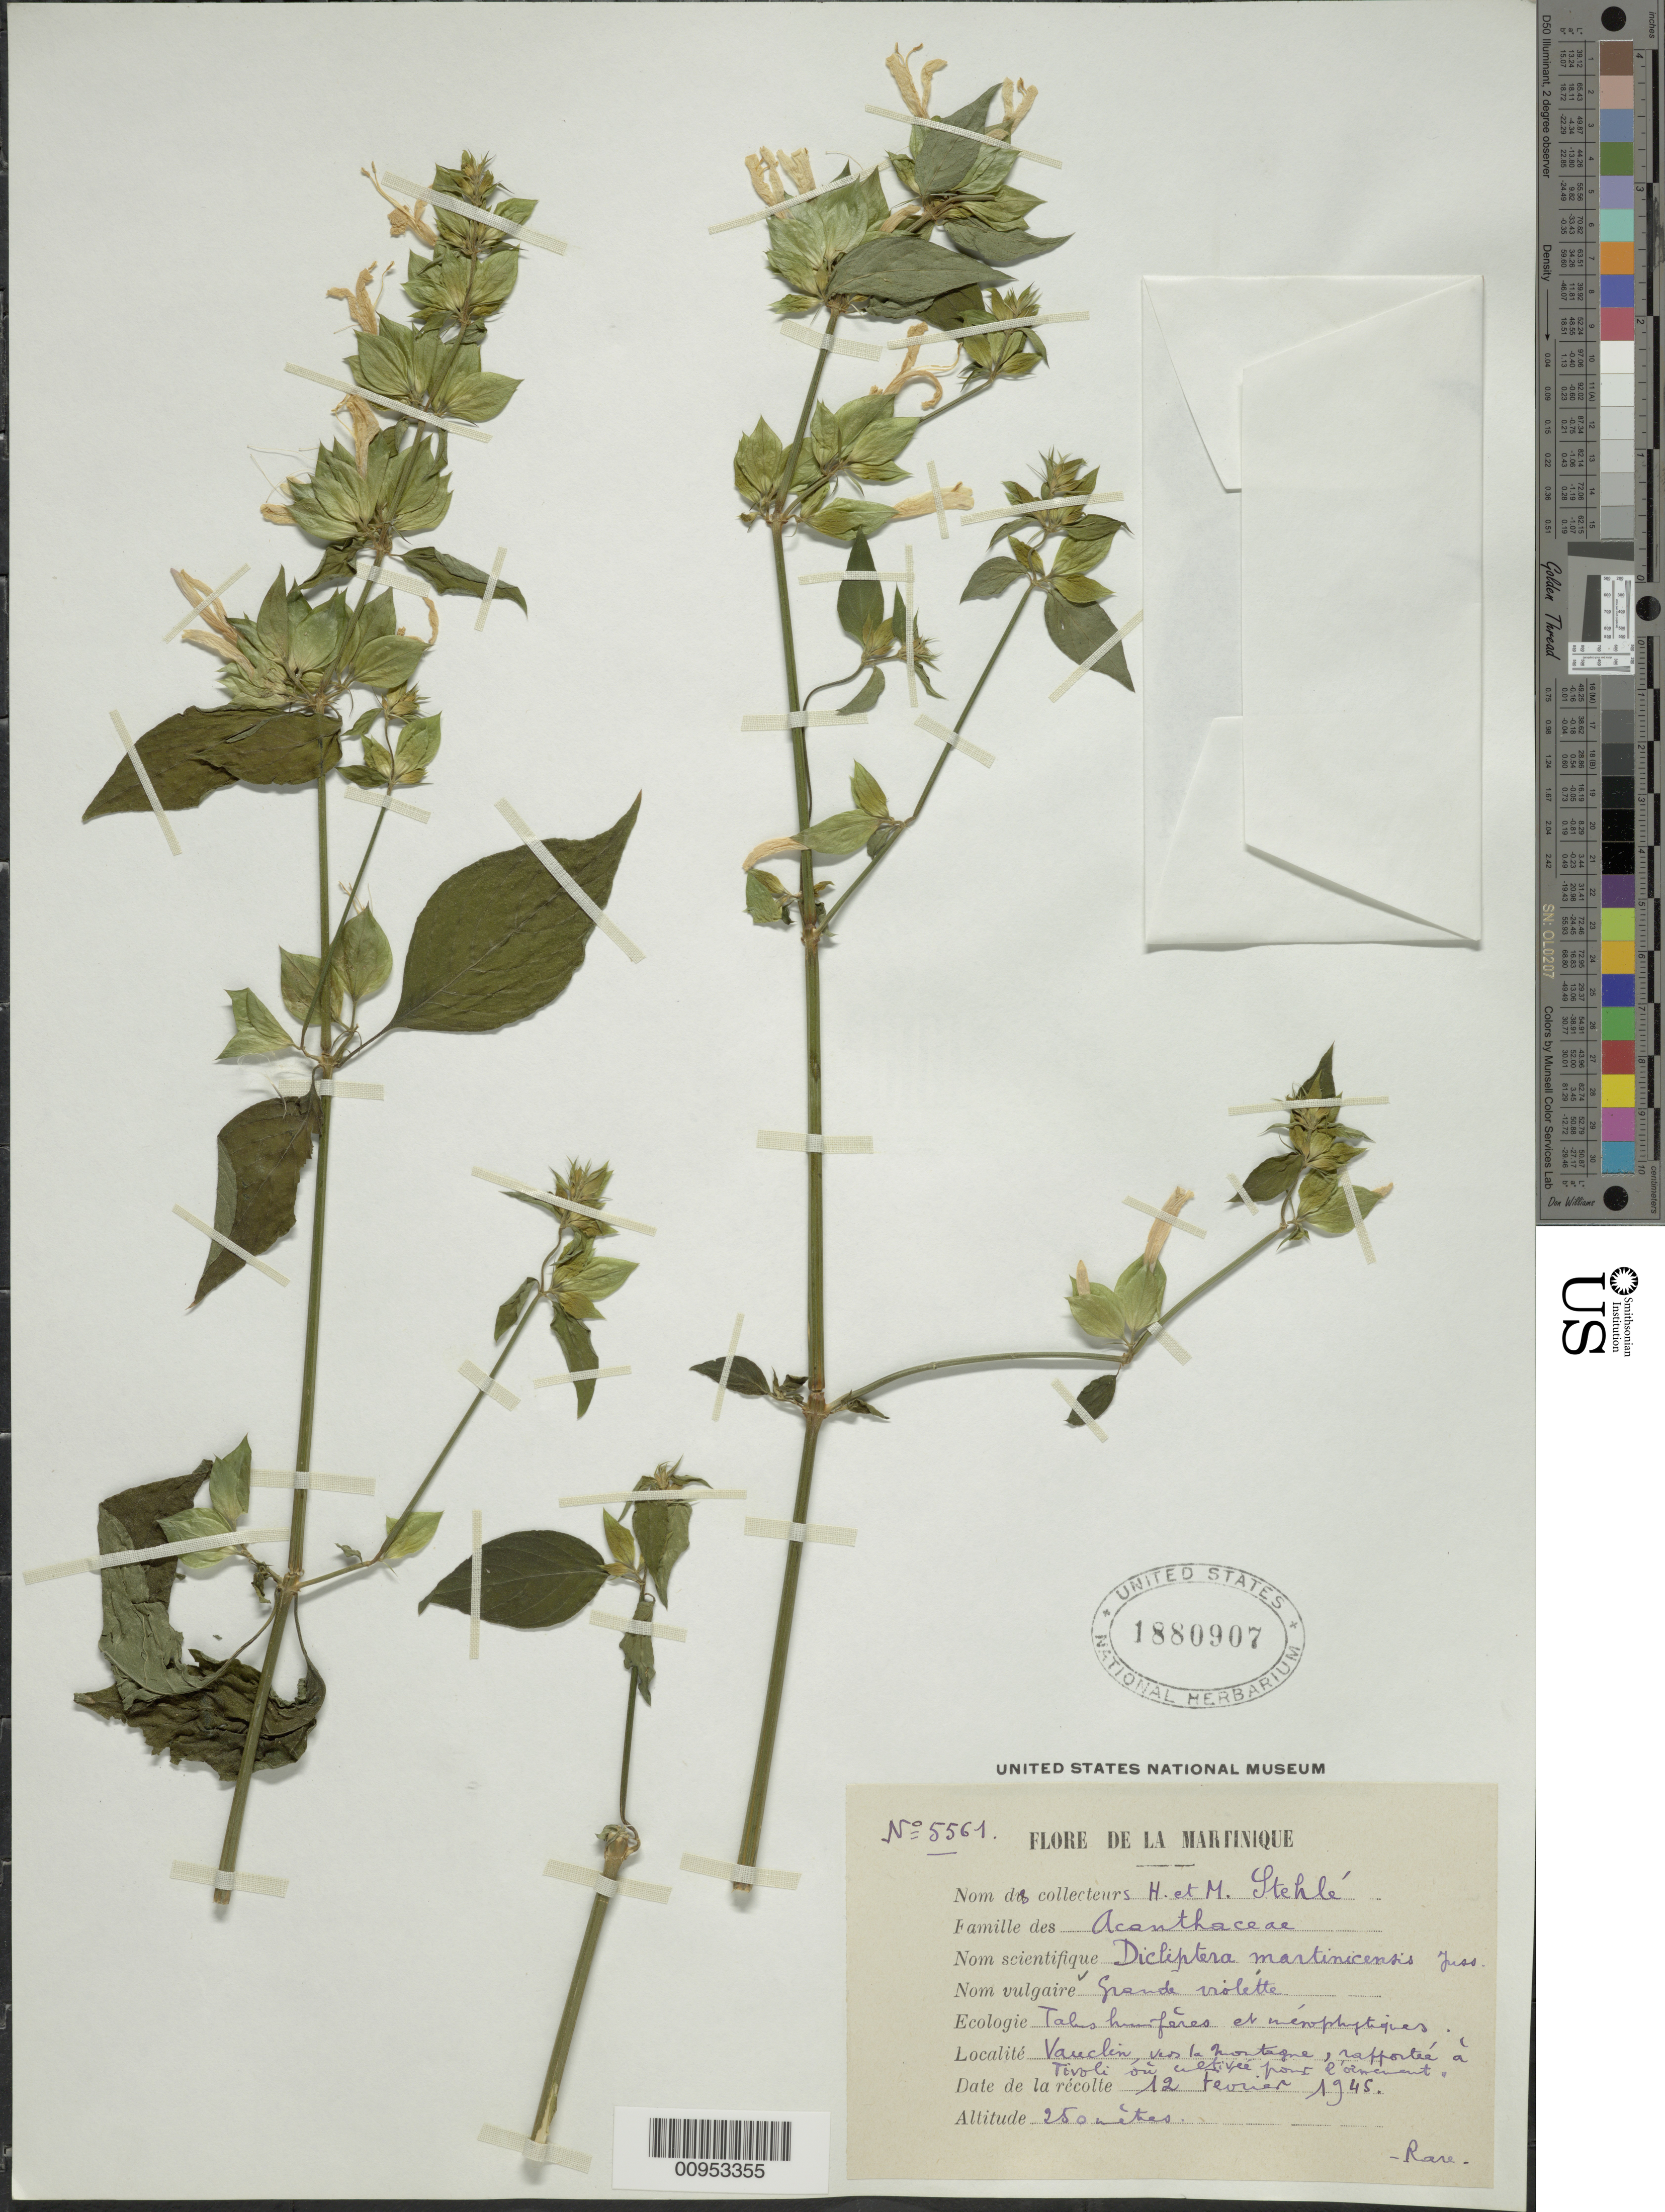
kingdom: Plantae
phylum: Tracheophyta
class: Magnoliopsida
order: Lamiales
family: Acanthaceae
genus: Dicliptera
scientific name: Dicliptera martinicensis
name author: (Jacq.) Juss.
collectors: H. Stehlé & M. Stehlé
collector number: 5561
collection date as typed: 12 Feb 1945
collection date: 1945-02-12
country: Martinique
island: Martinique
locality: Vauclin, vers la Montagne, rafforteé à Tivoli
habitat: Rafforteé à Tivoli ou cultivée por l'ornament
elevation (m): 250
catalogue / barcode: US 1889907